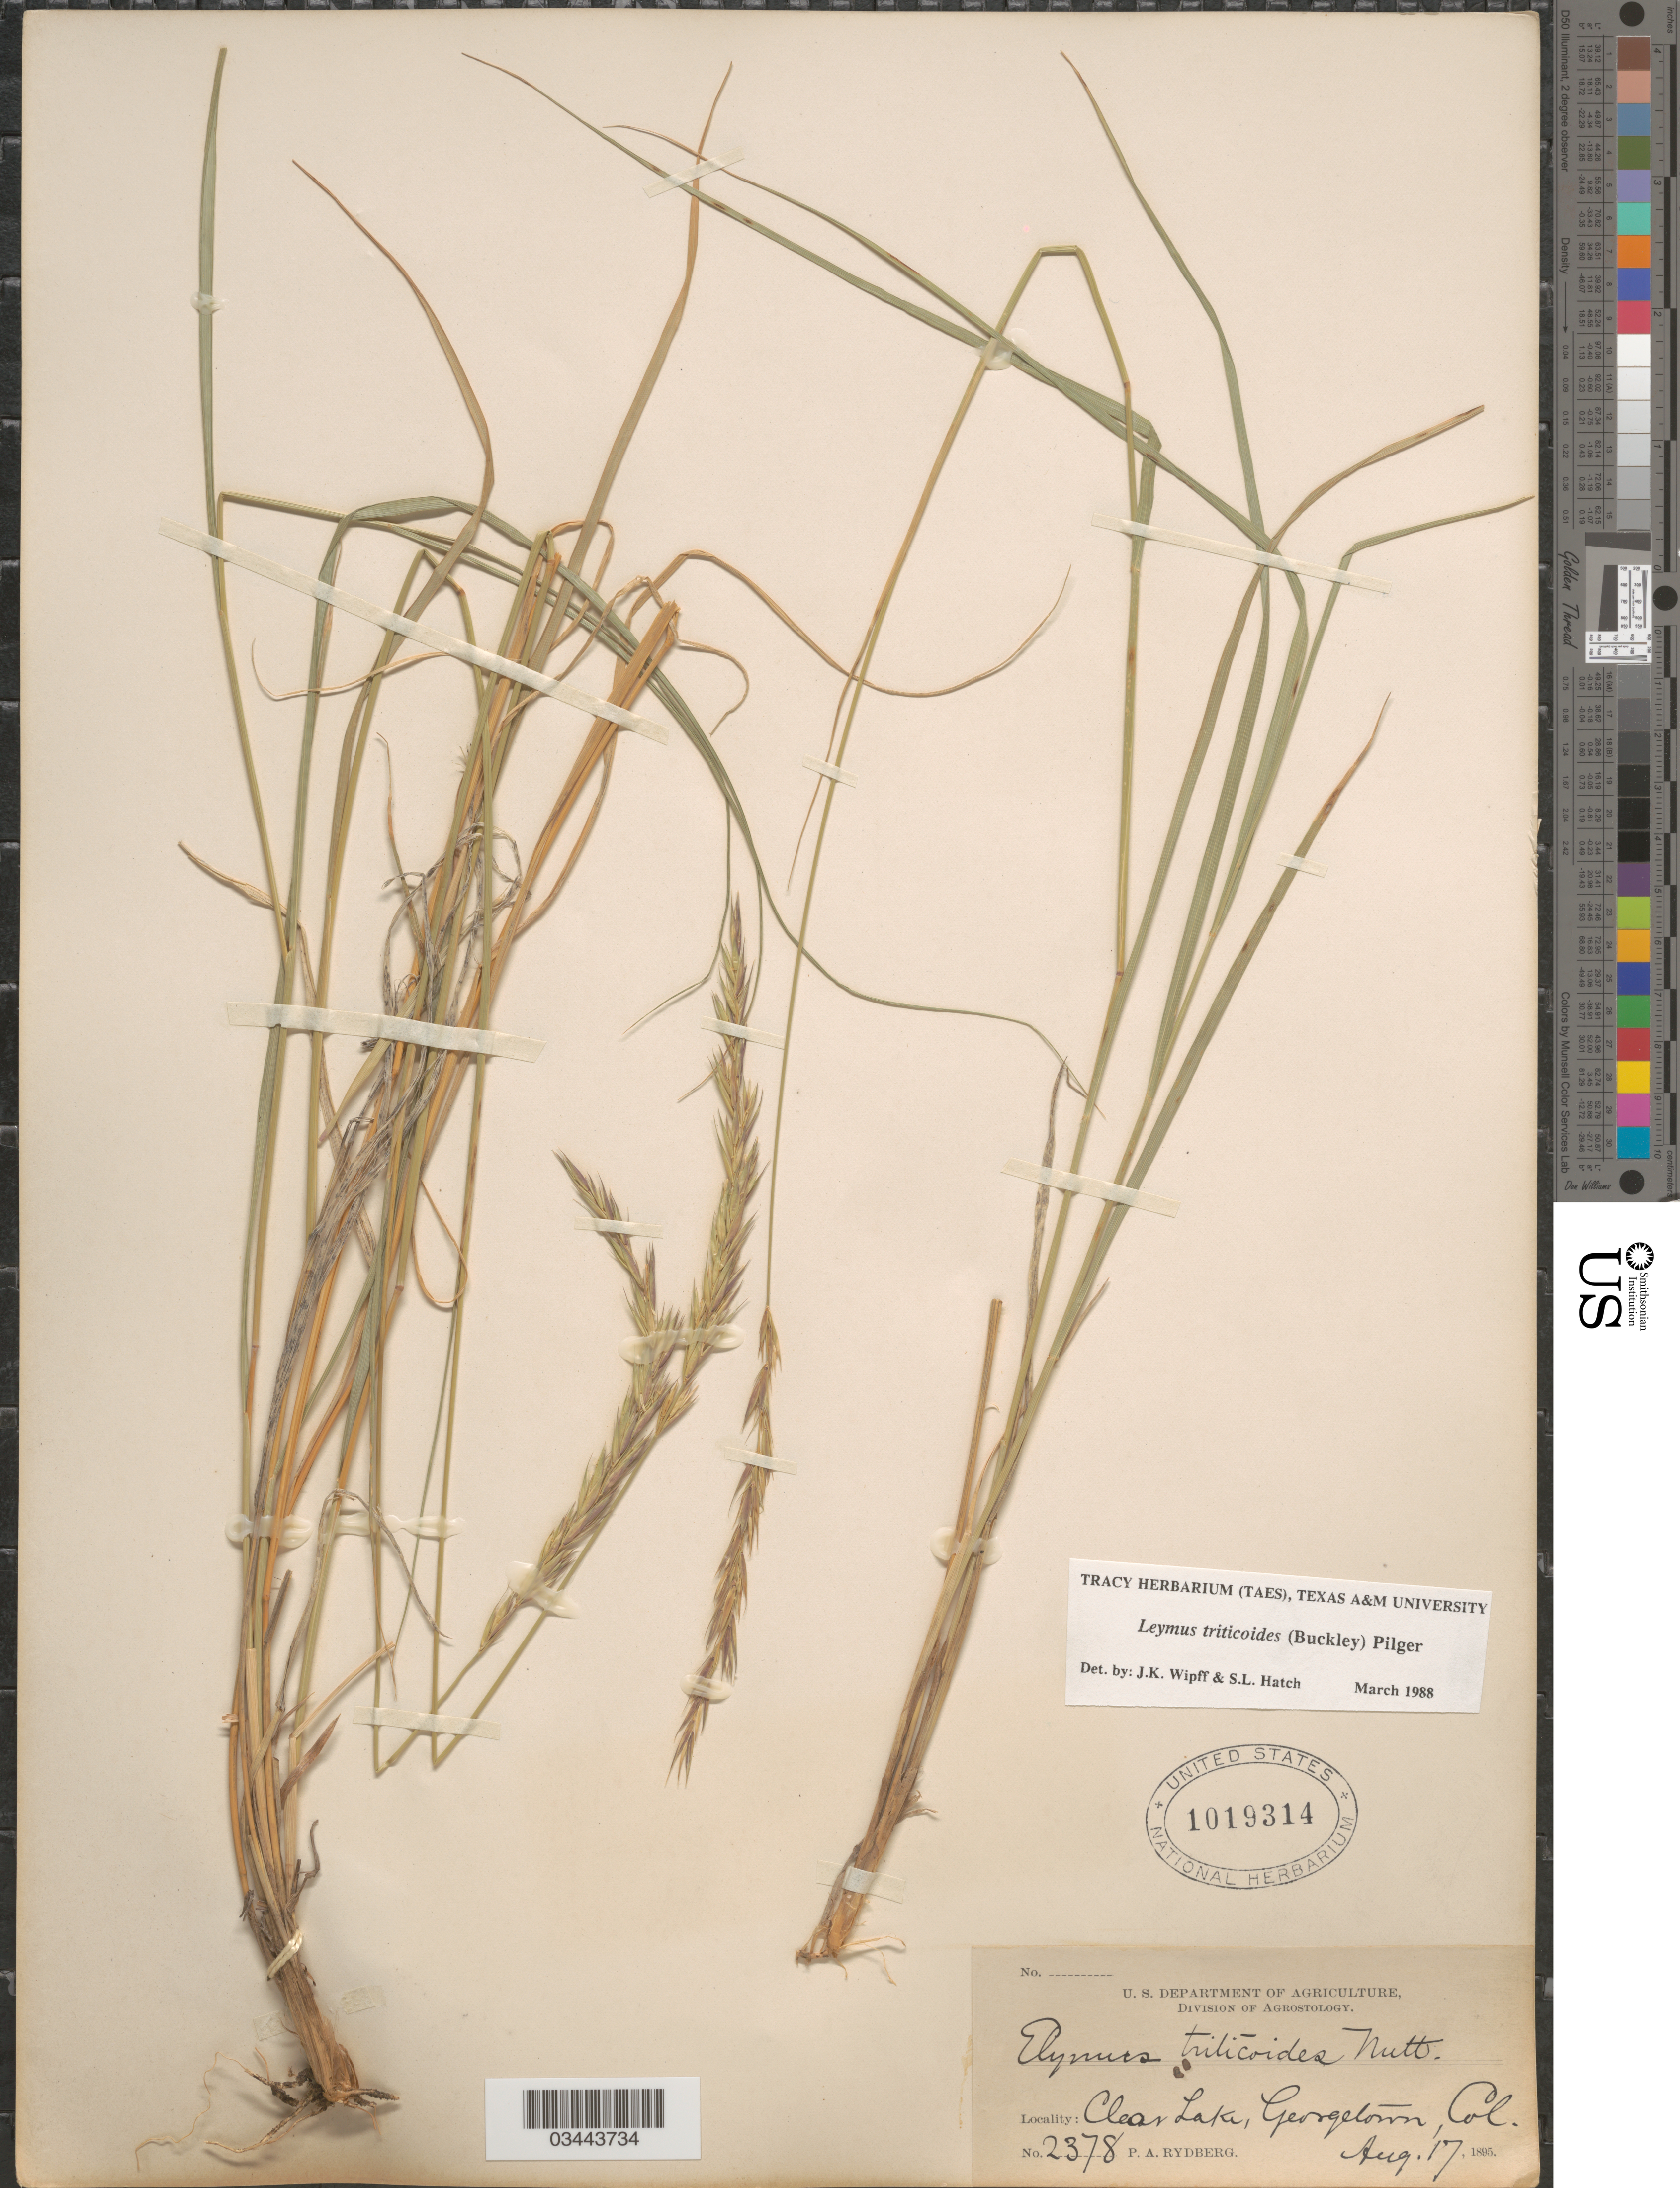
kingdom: Plantae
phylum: Tracheophyta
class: Liliopsida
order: Poales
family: Poaceae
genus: Leymus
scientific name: Leymus triticoides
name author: (Buckley) Pilg.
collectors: P. A. Rydberg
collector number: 2378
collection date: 1895-08-17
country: United States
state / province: Colorado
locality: Clear Lake, Georgetown.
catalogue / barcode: US 1019314